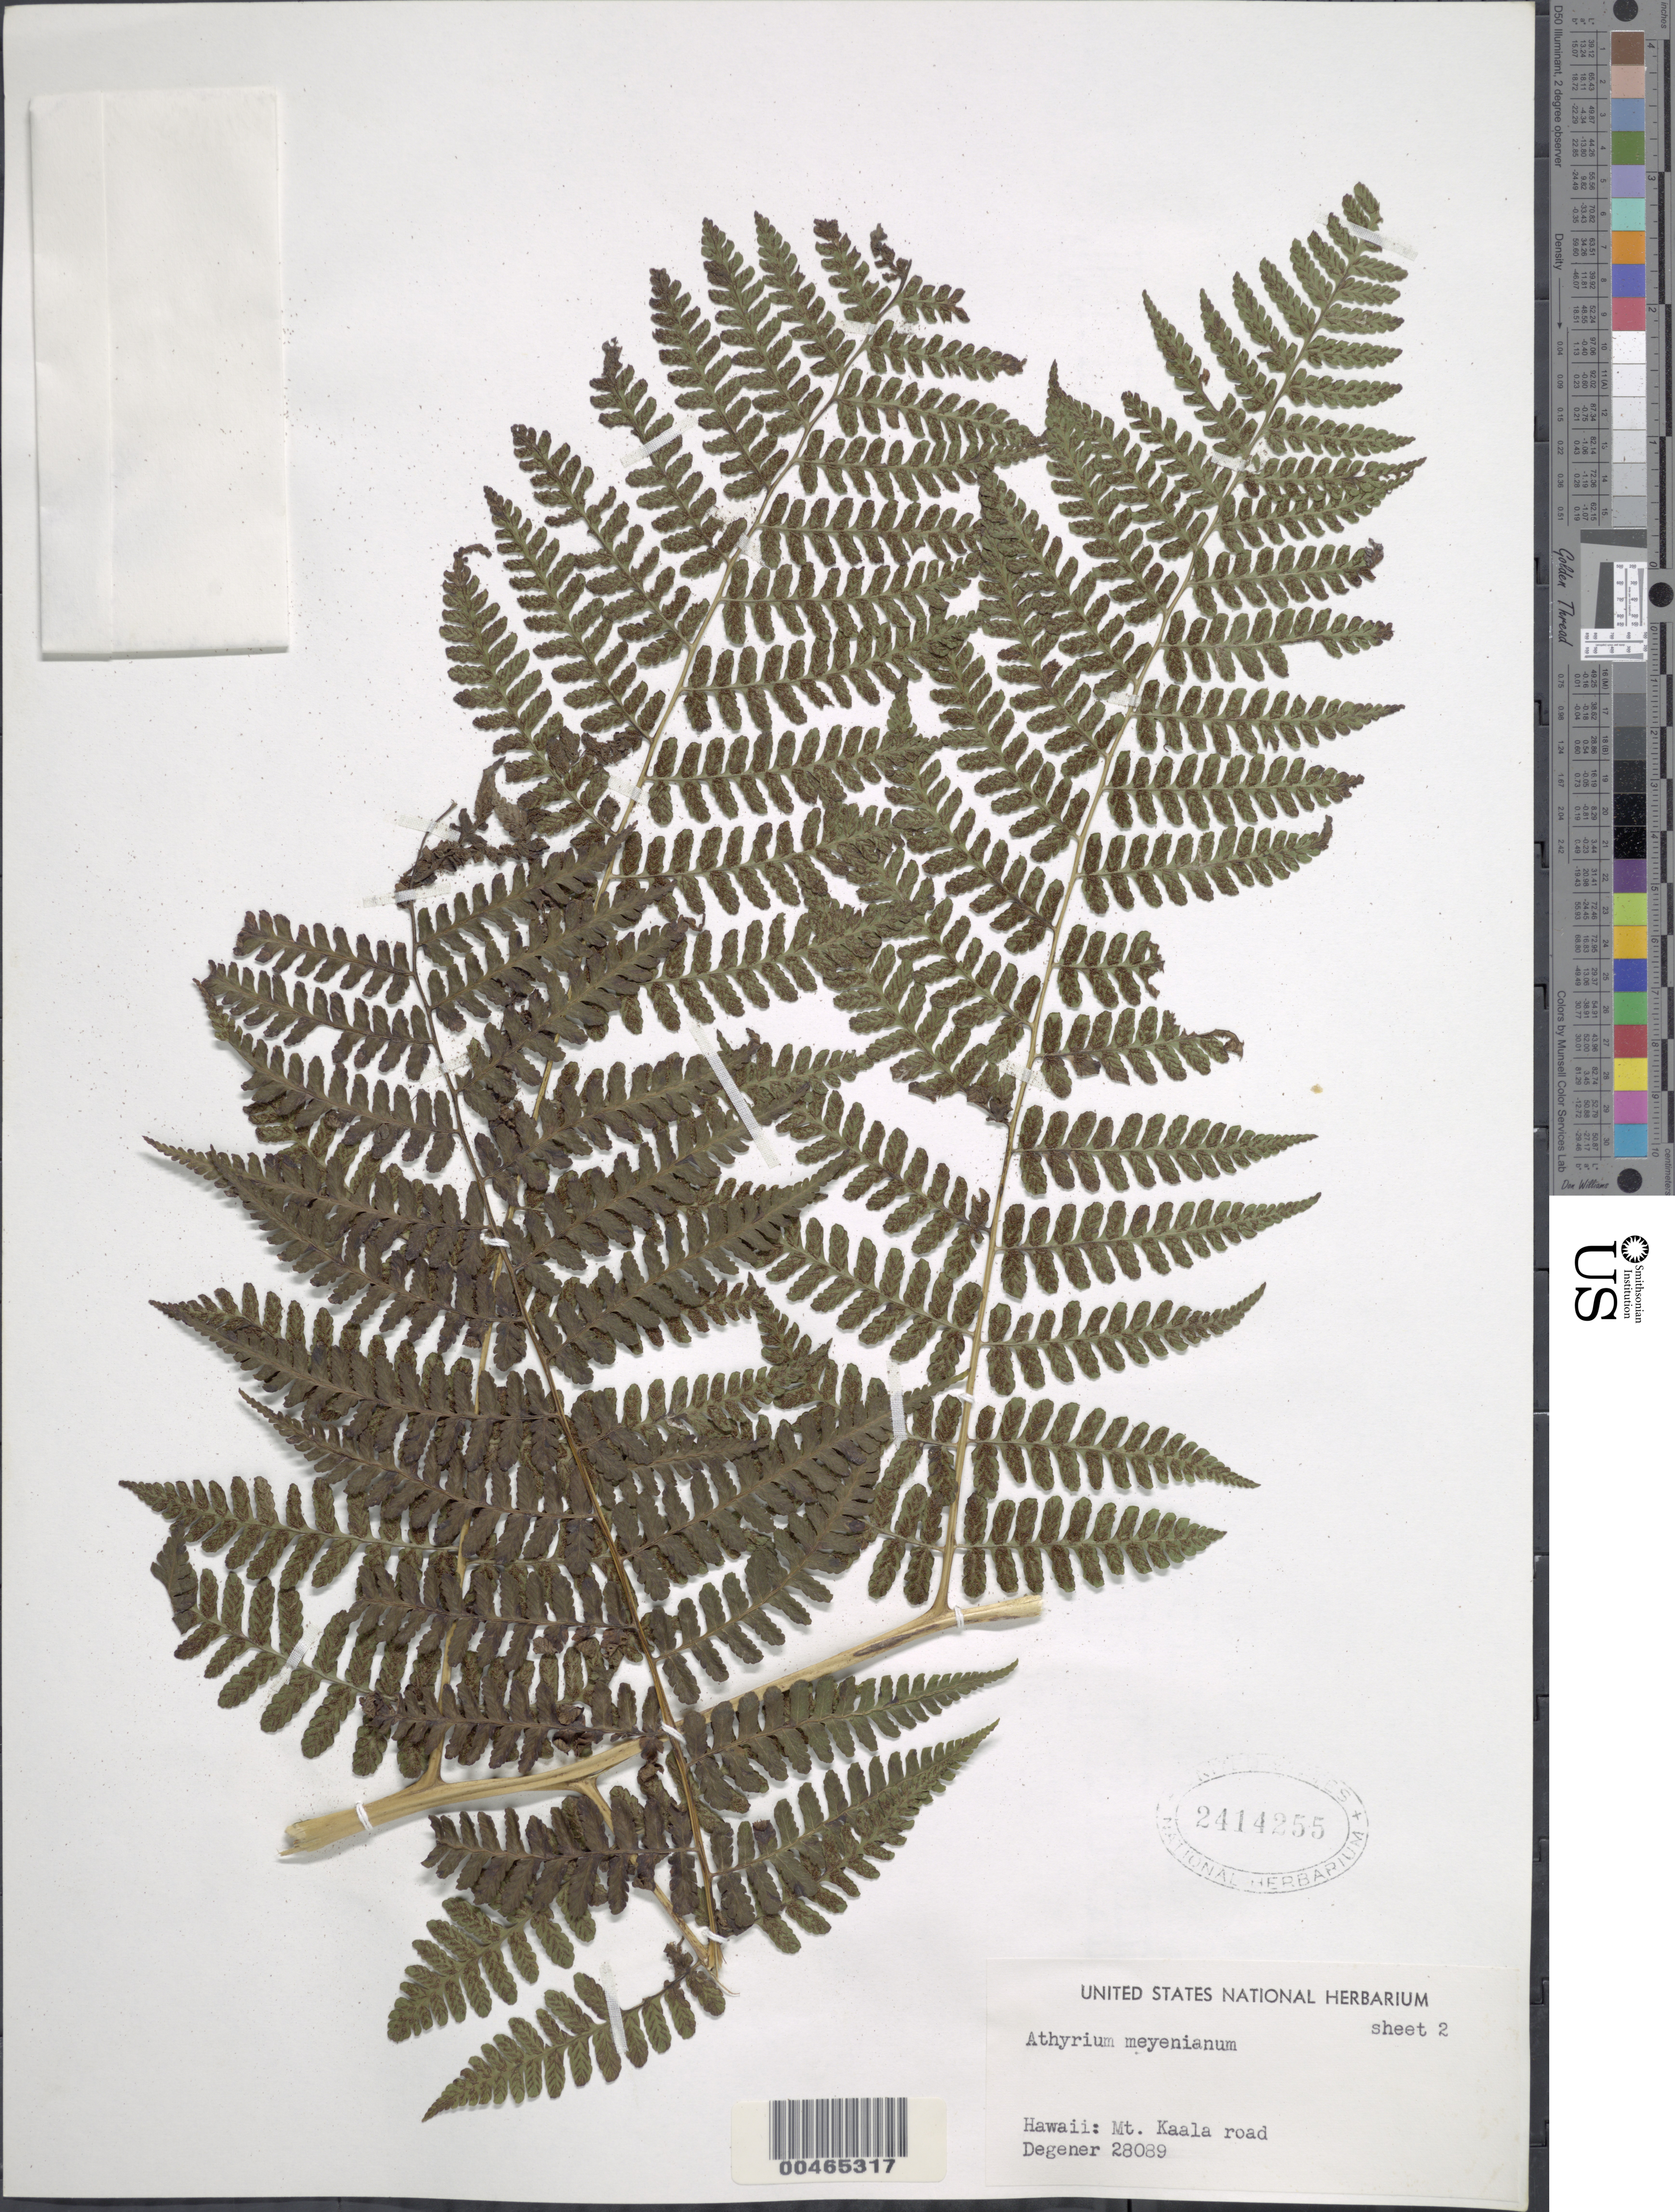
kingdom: Plantae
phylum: Tracheophyta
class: Polypodiopsida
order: Polypodiales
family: Athyriaceae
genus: Diplazium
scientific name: Diplazium sandwichianum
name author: (C. Presl) Diels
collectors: O. Degener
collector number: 28089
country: United States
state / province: Hawaii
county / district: Hawaii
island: Hawaii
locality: Hawaii, Mount Kaala Road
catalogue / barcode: US 2414255